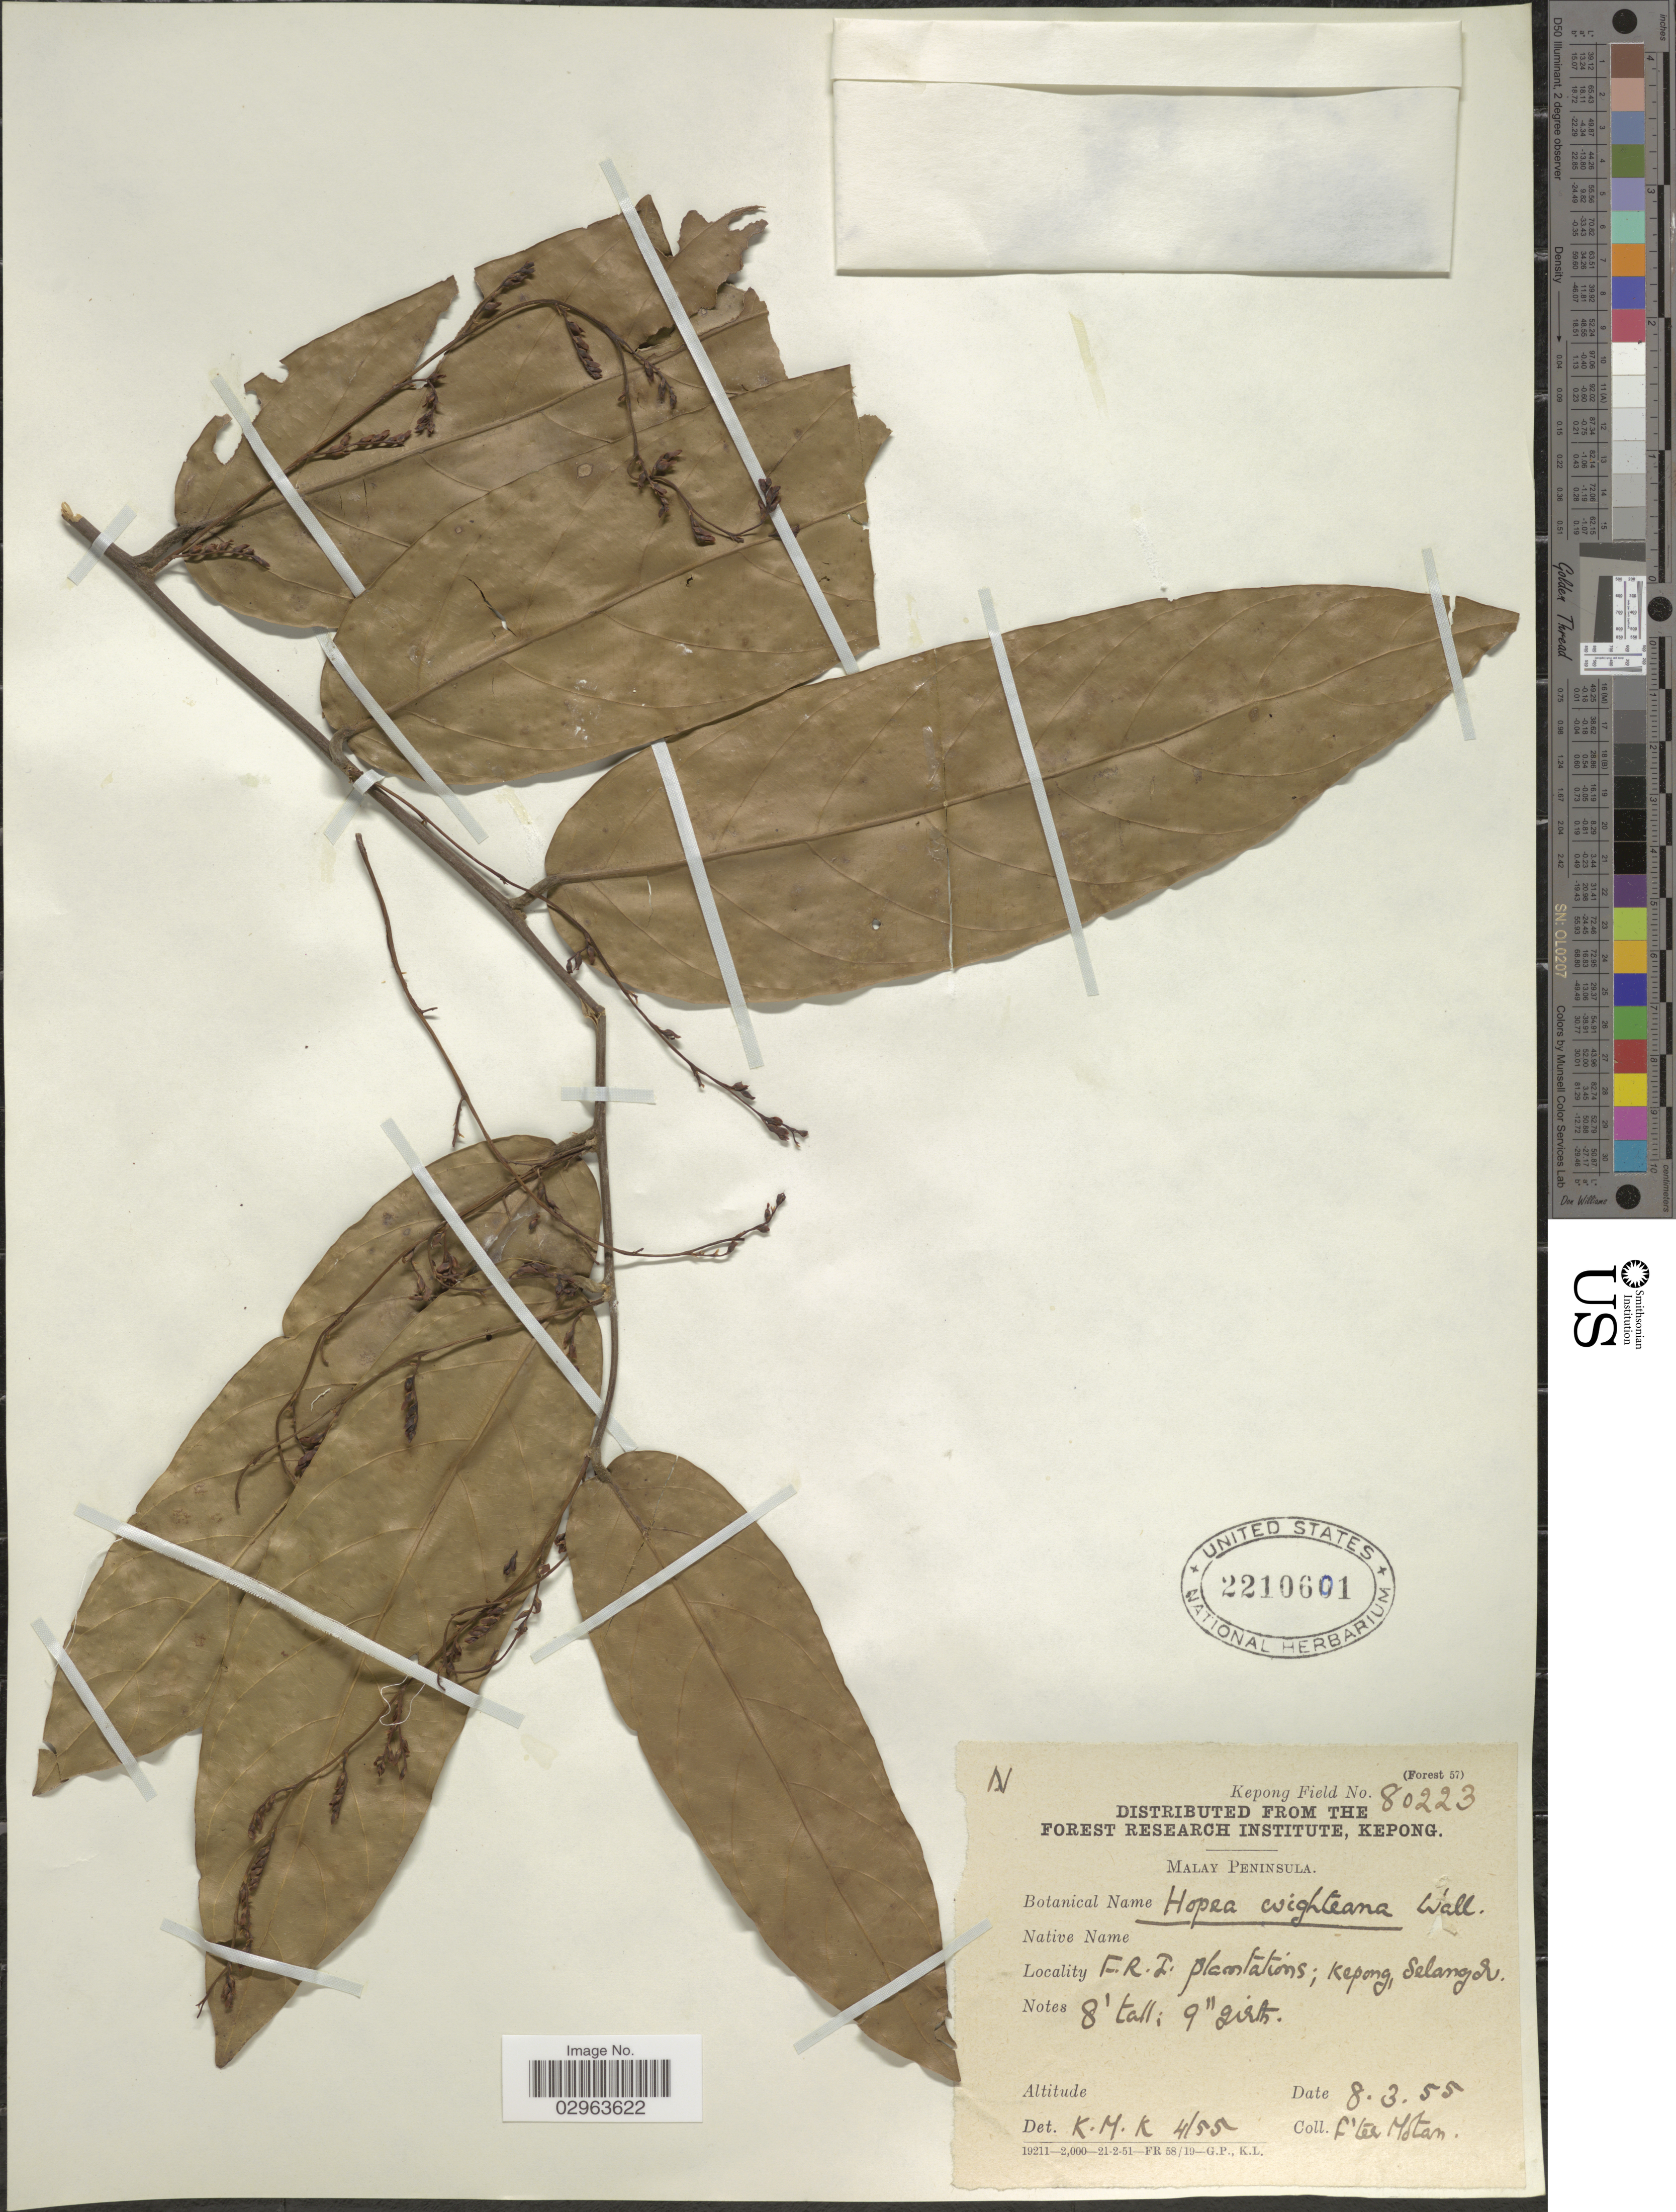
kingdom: Plantae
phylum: Tracheophyta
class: Magnoliopsida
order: Malvales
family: Dipterocarpaceae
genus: Hopea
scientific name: Hopea wightiana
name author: Miq. ex Dyer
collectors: F. Motan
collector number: Kepong Field 80223?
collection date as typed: Transcribed d/m/y: 8/3/55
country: Malaysia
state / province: Selangor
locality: Malay Peninsula. F.R.I. plantations; Kepong.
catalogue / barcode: US 2210601